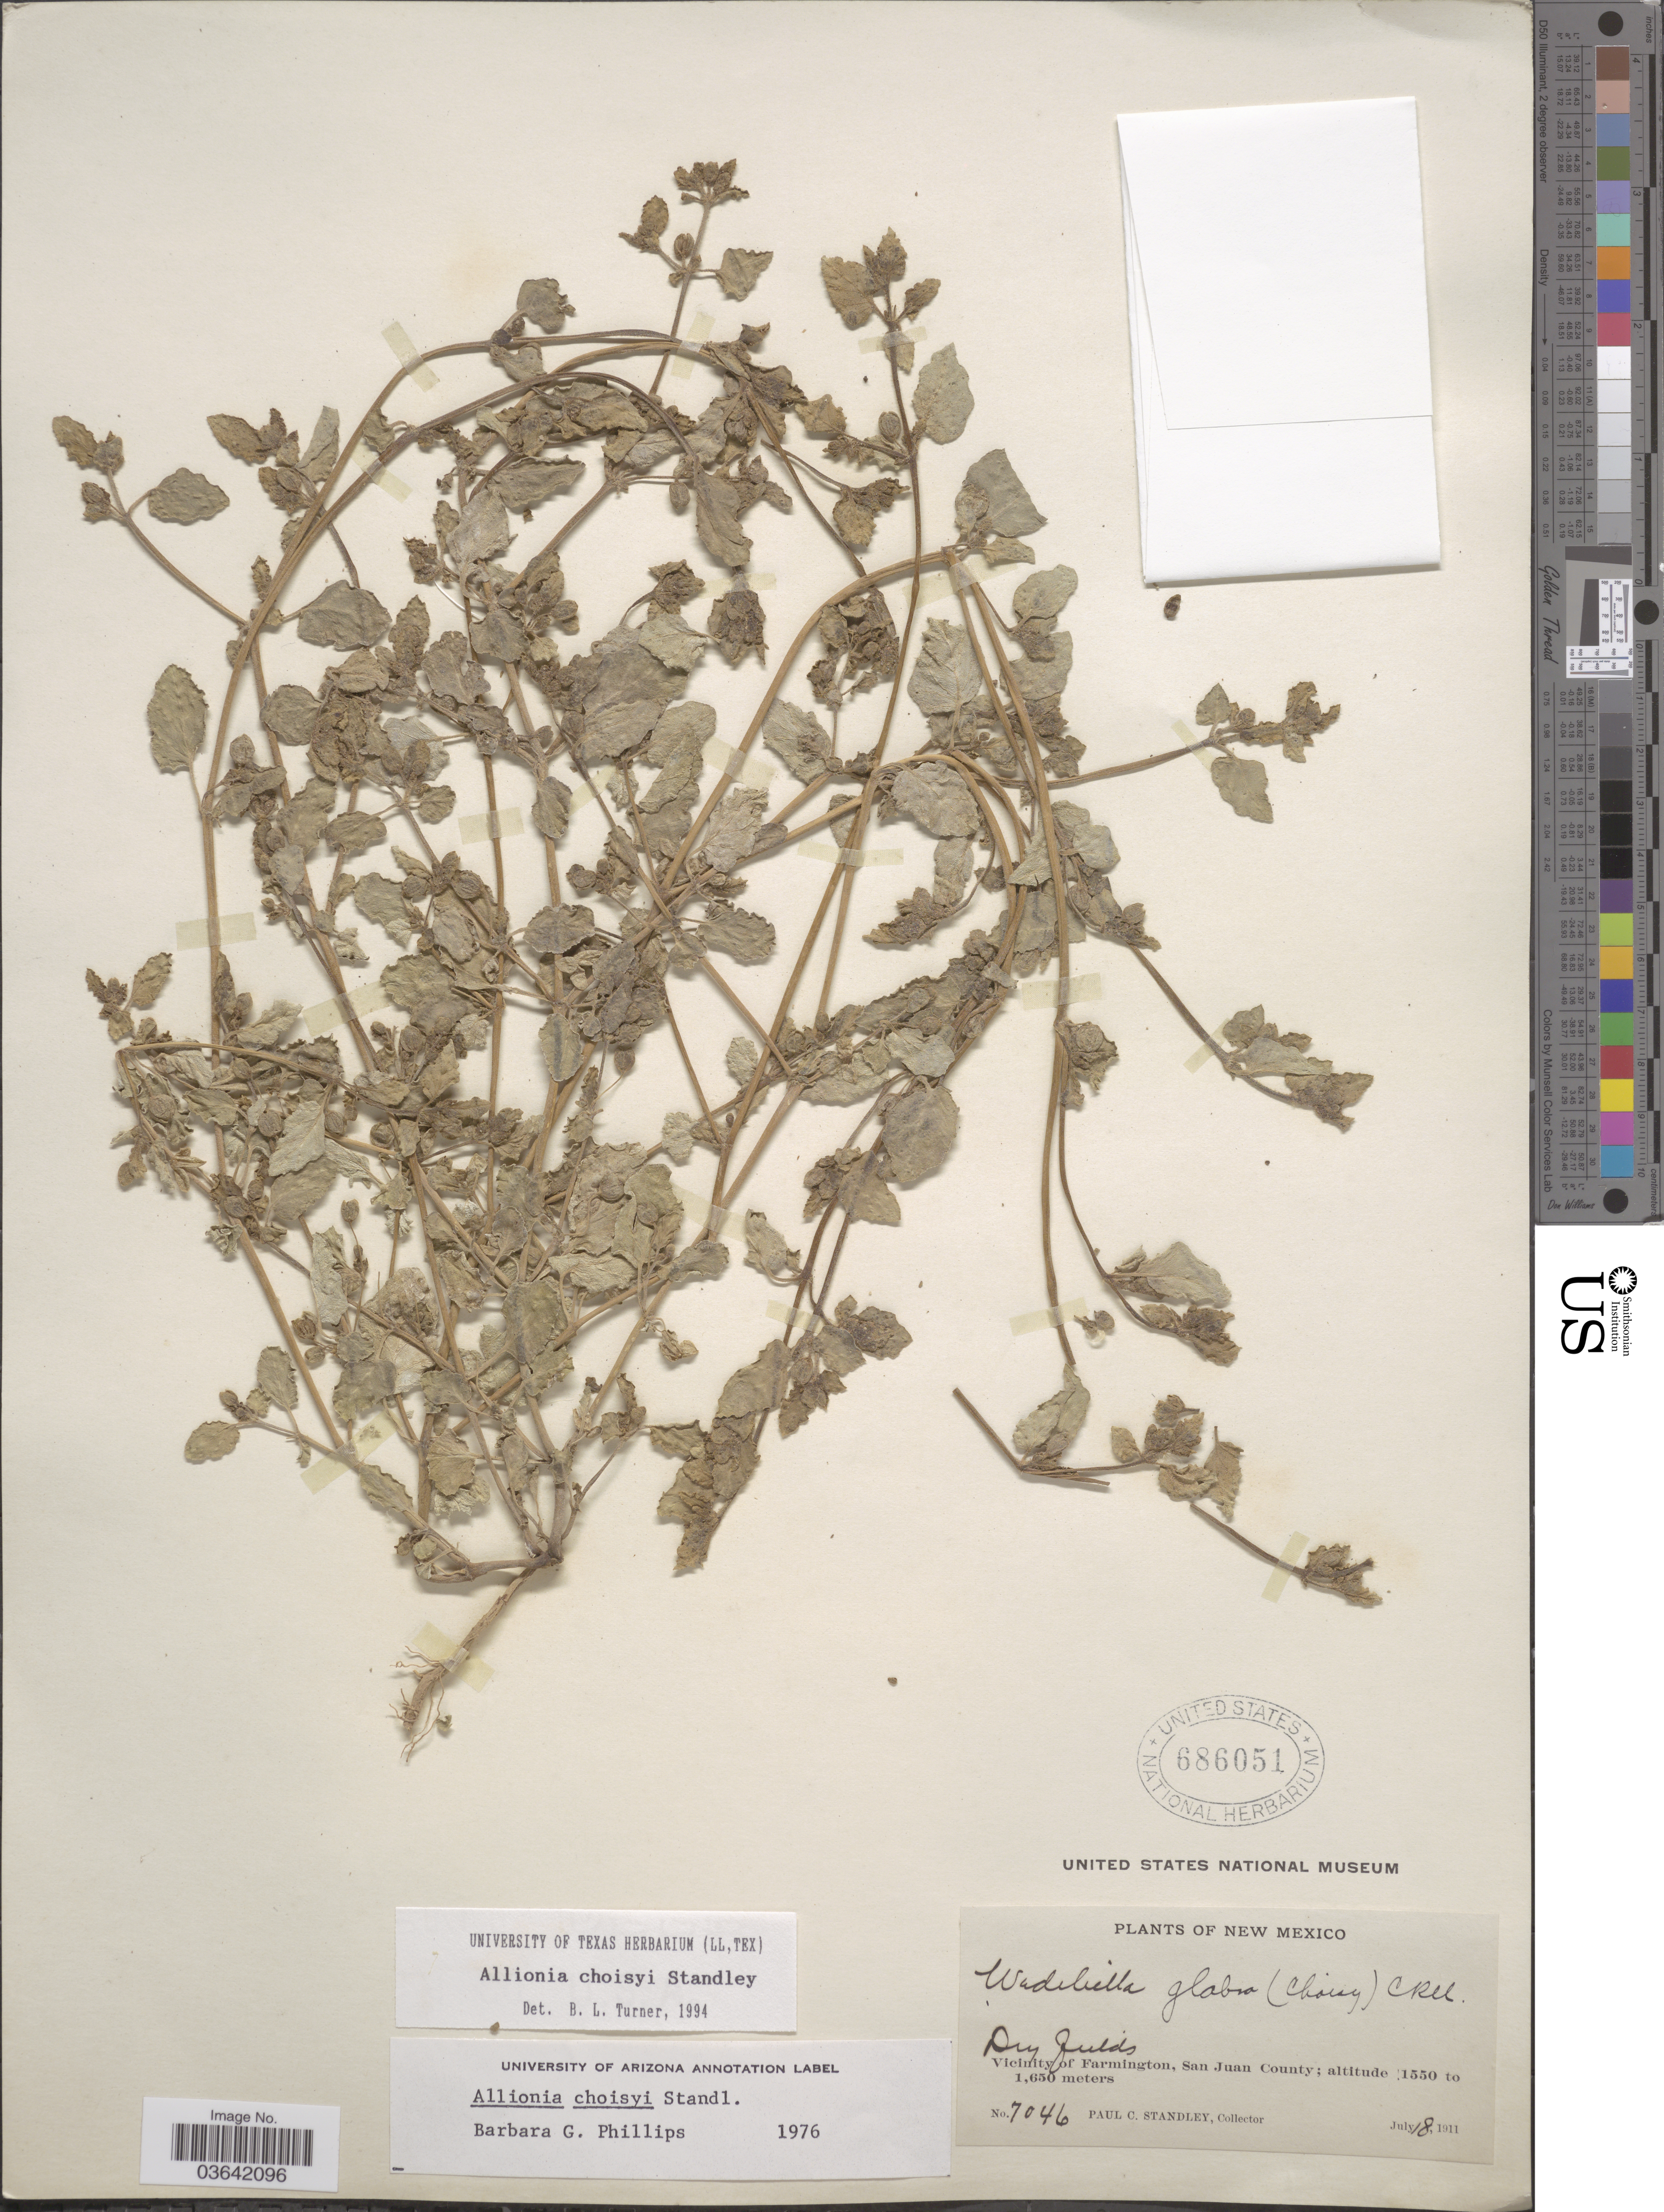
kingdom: Plantae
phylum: Tracheophyta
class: Magnoliopsida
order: Caryophyllales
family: Nyctaginaceae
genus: Allionia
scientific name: Allionia choisyi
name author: Standl.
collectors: P. C. Standley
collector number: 7046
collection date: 1911-07-18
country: United States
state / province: New Mexico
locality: Vicinity of Farmington, San Juan County.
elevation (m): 1550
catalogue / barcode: US 686051